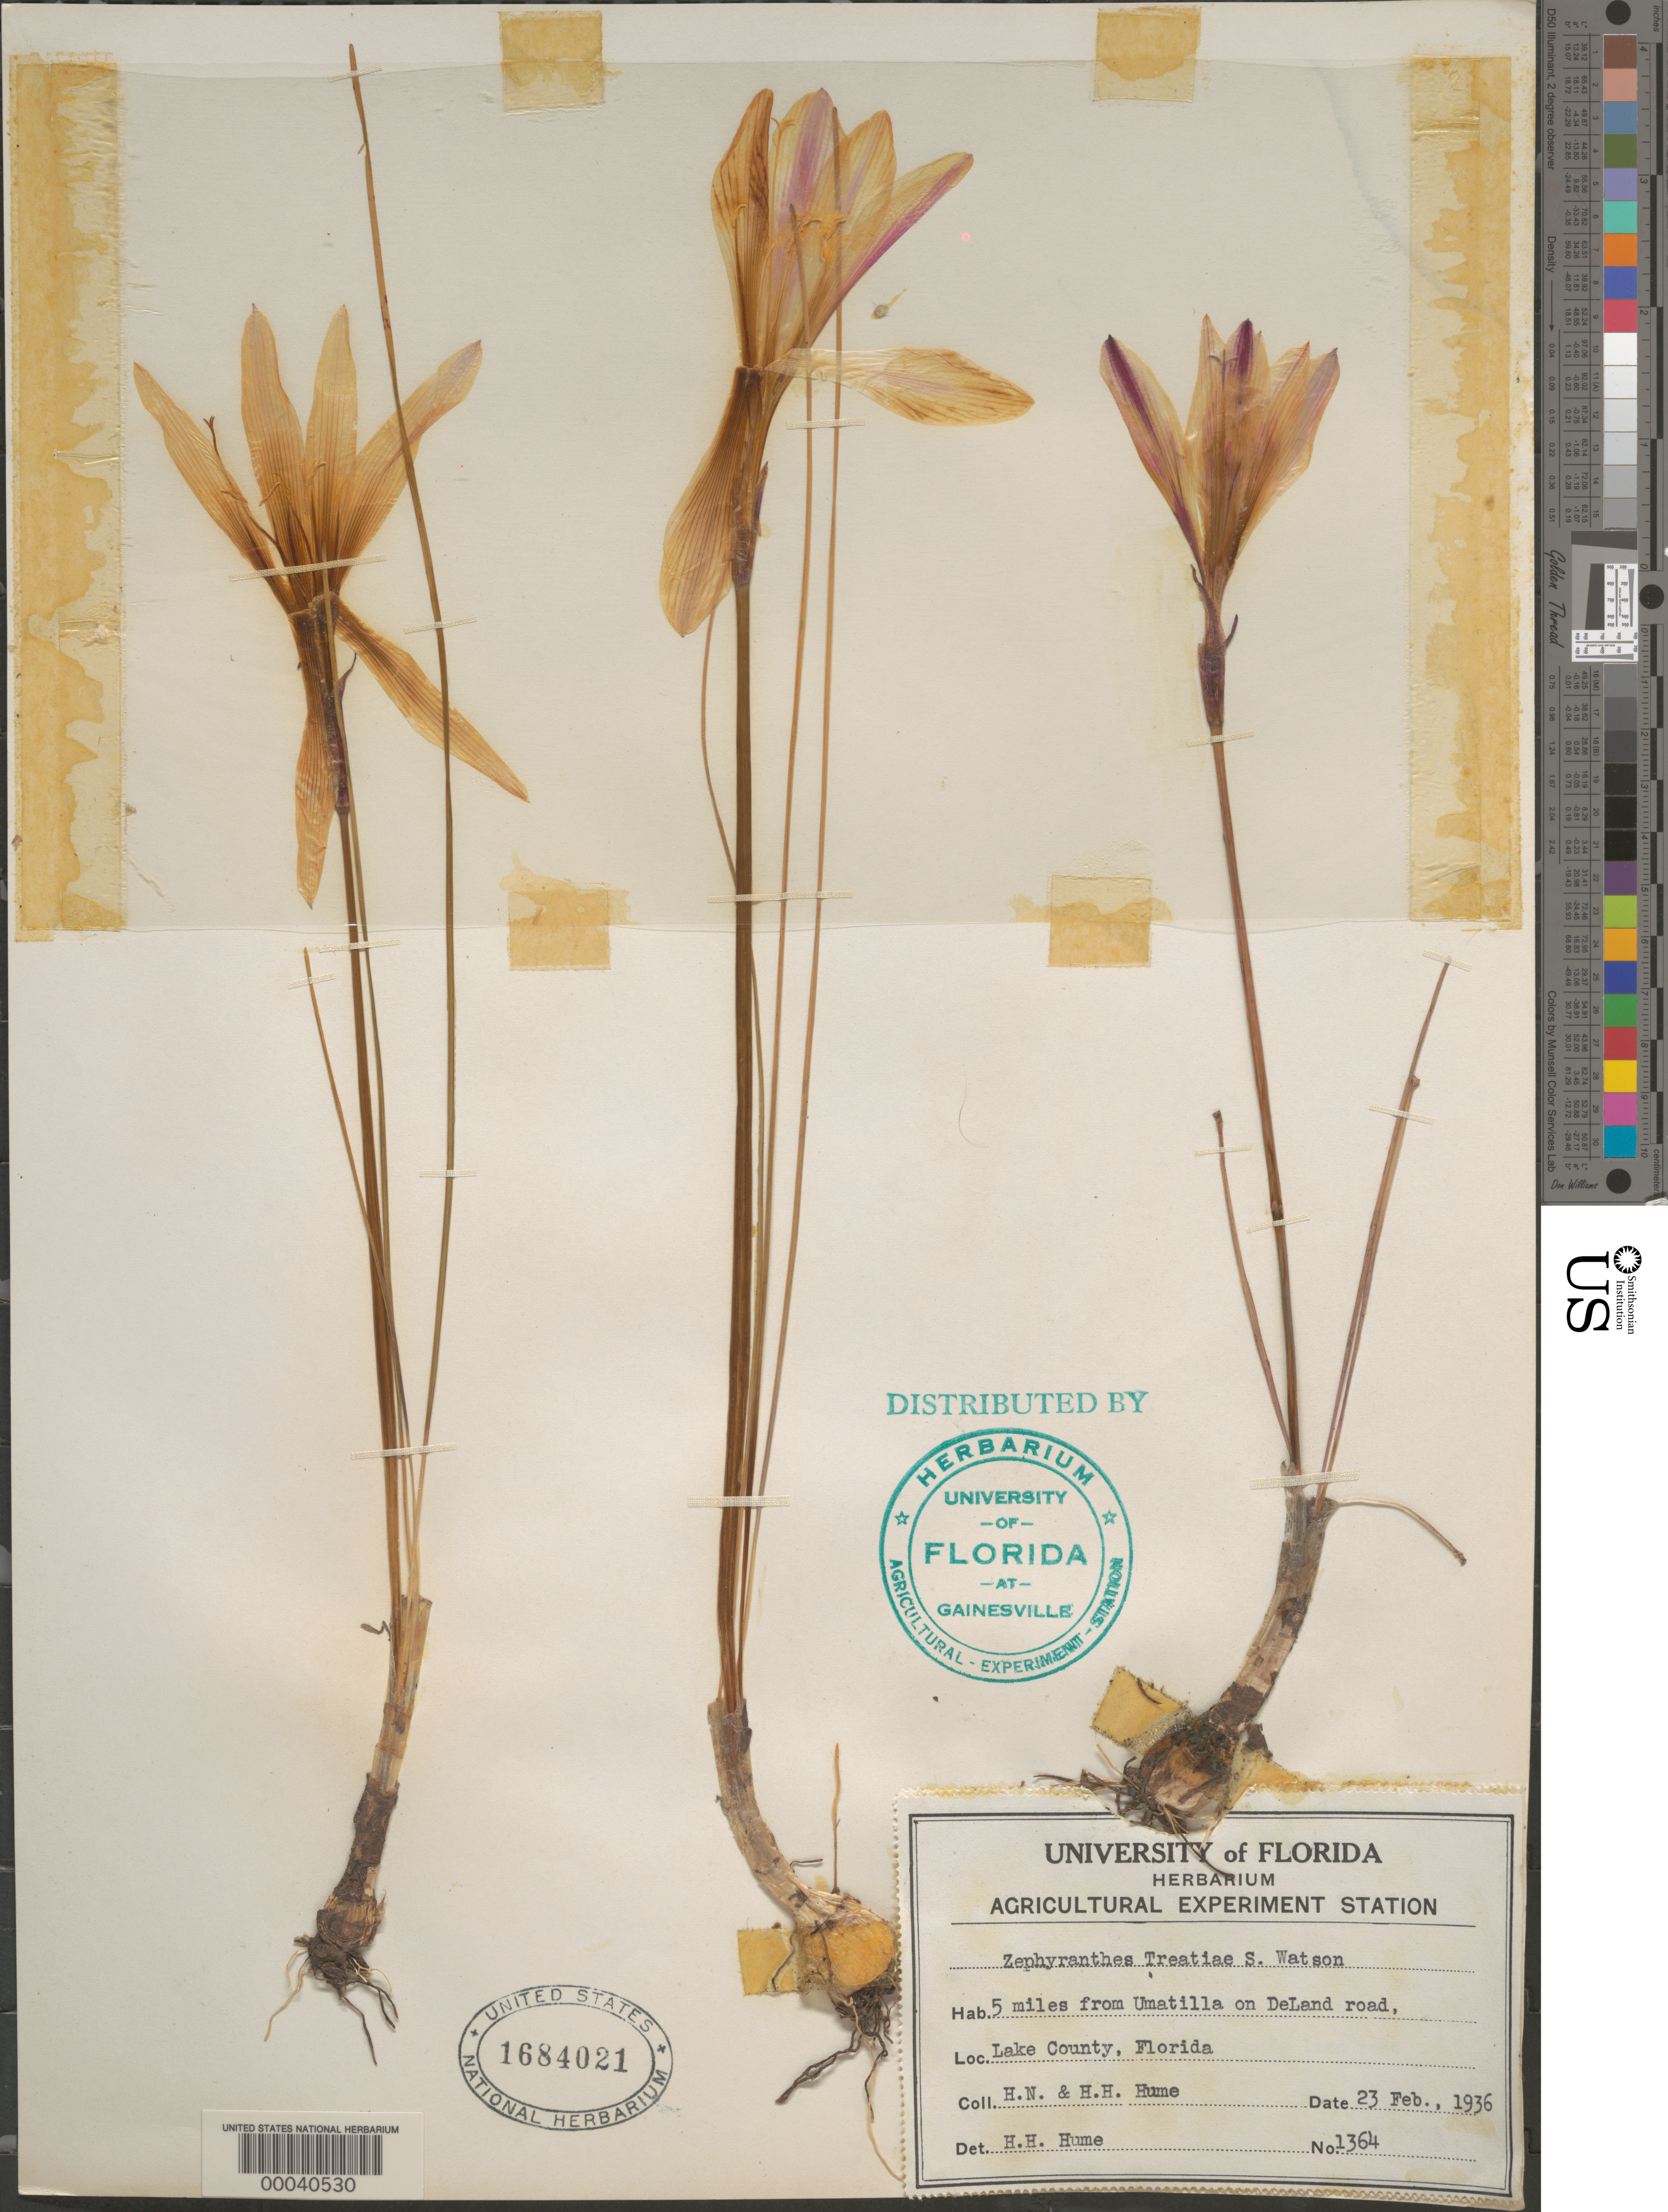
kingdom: Plantae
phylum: Tracheophyta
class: Liliopsida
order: Asparagales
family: Amaryllidaceae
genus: Zephyranthes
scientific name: Zephyranthes treatiae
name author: S. Watson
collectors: H. Hume & H. Hume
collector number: Univ Of Fl Herb 1364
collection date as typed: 23 Feb 1936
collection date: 1936-02-23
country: United States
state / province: Florida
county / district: Lake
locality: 5 mi. from umatilla of deland rd.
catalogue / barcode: US 1684021